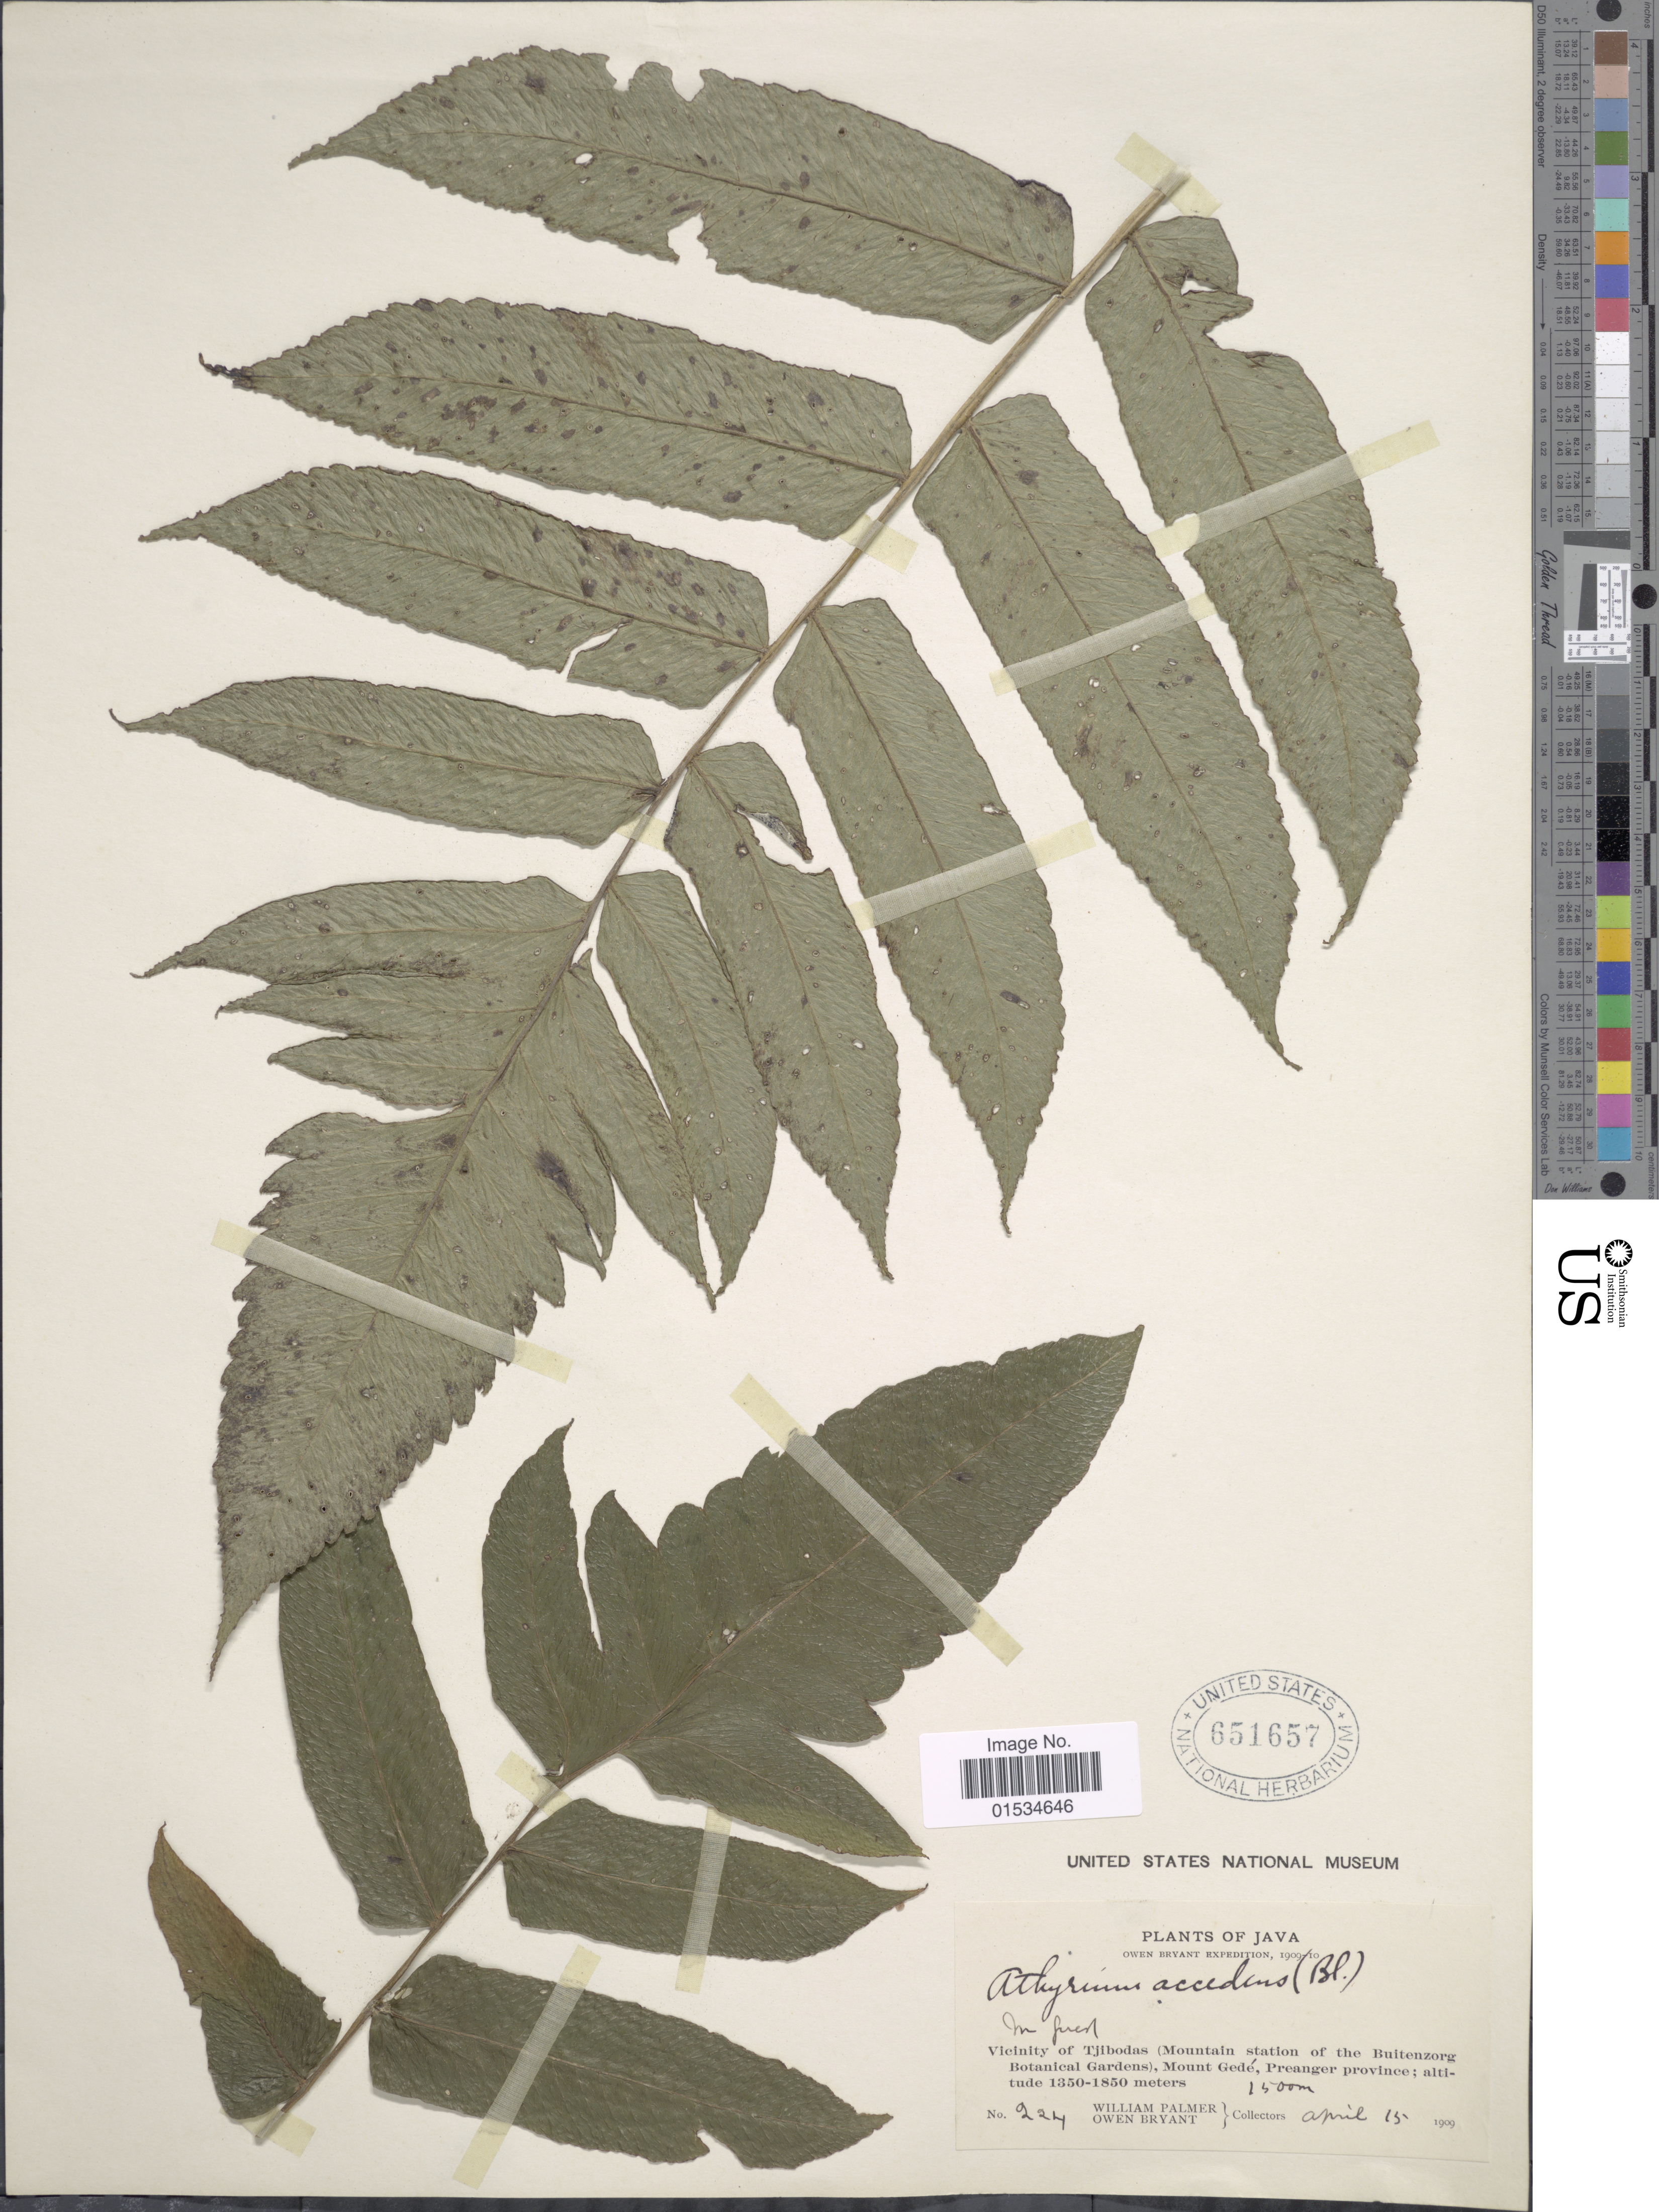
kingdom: Plantae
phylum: Tracheophyta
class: Polypodiopsida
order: Polypodiales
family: Athyriaceae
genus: Diplazium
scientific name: Diplazium accendens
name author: Blume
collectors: W. Palmer & O. Bryant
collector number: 224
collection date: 1909-04-15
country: Indonesia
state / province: Java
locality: Vicinity of Tjibodas (Mountain station of the Buitenzorg Botanical Gardens), Mount Gedé, Peanger Province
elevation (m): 1500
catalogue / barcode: US 651657